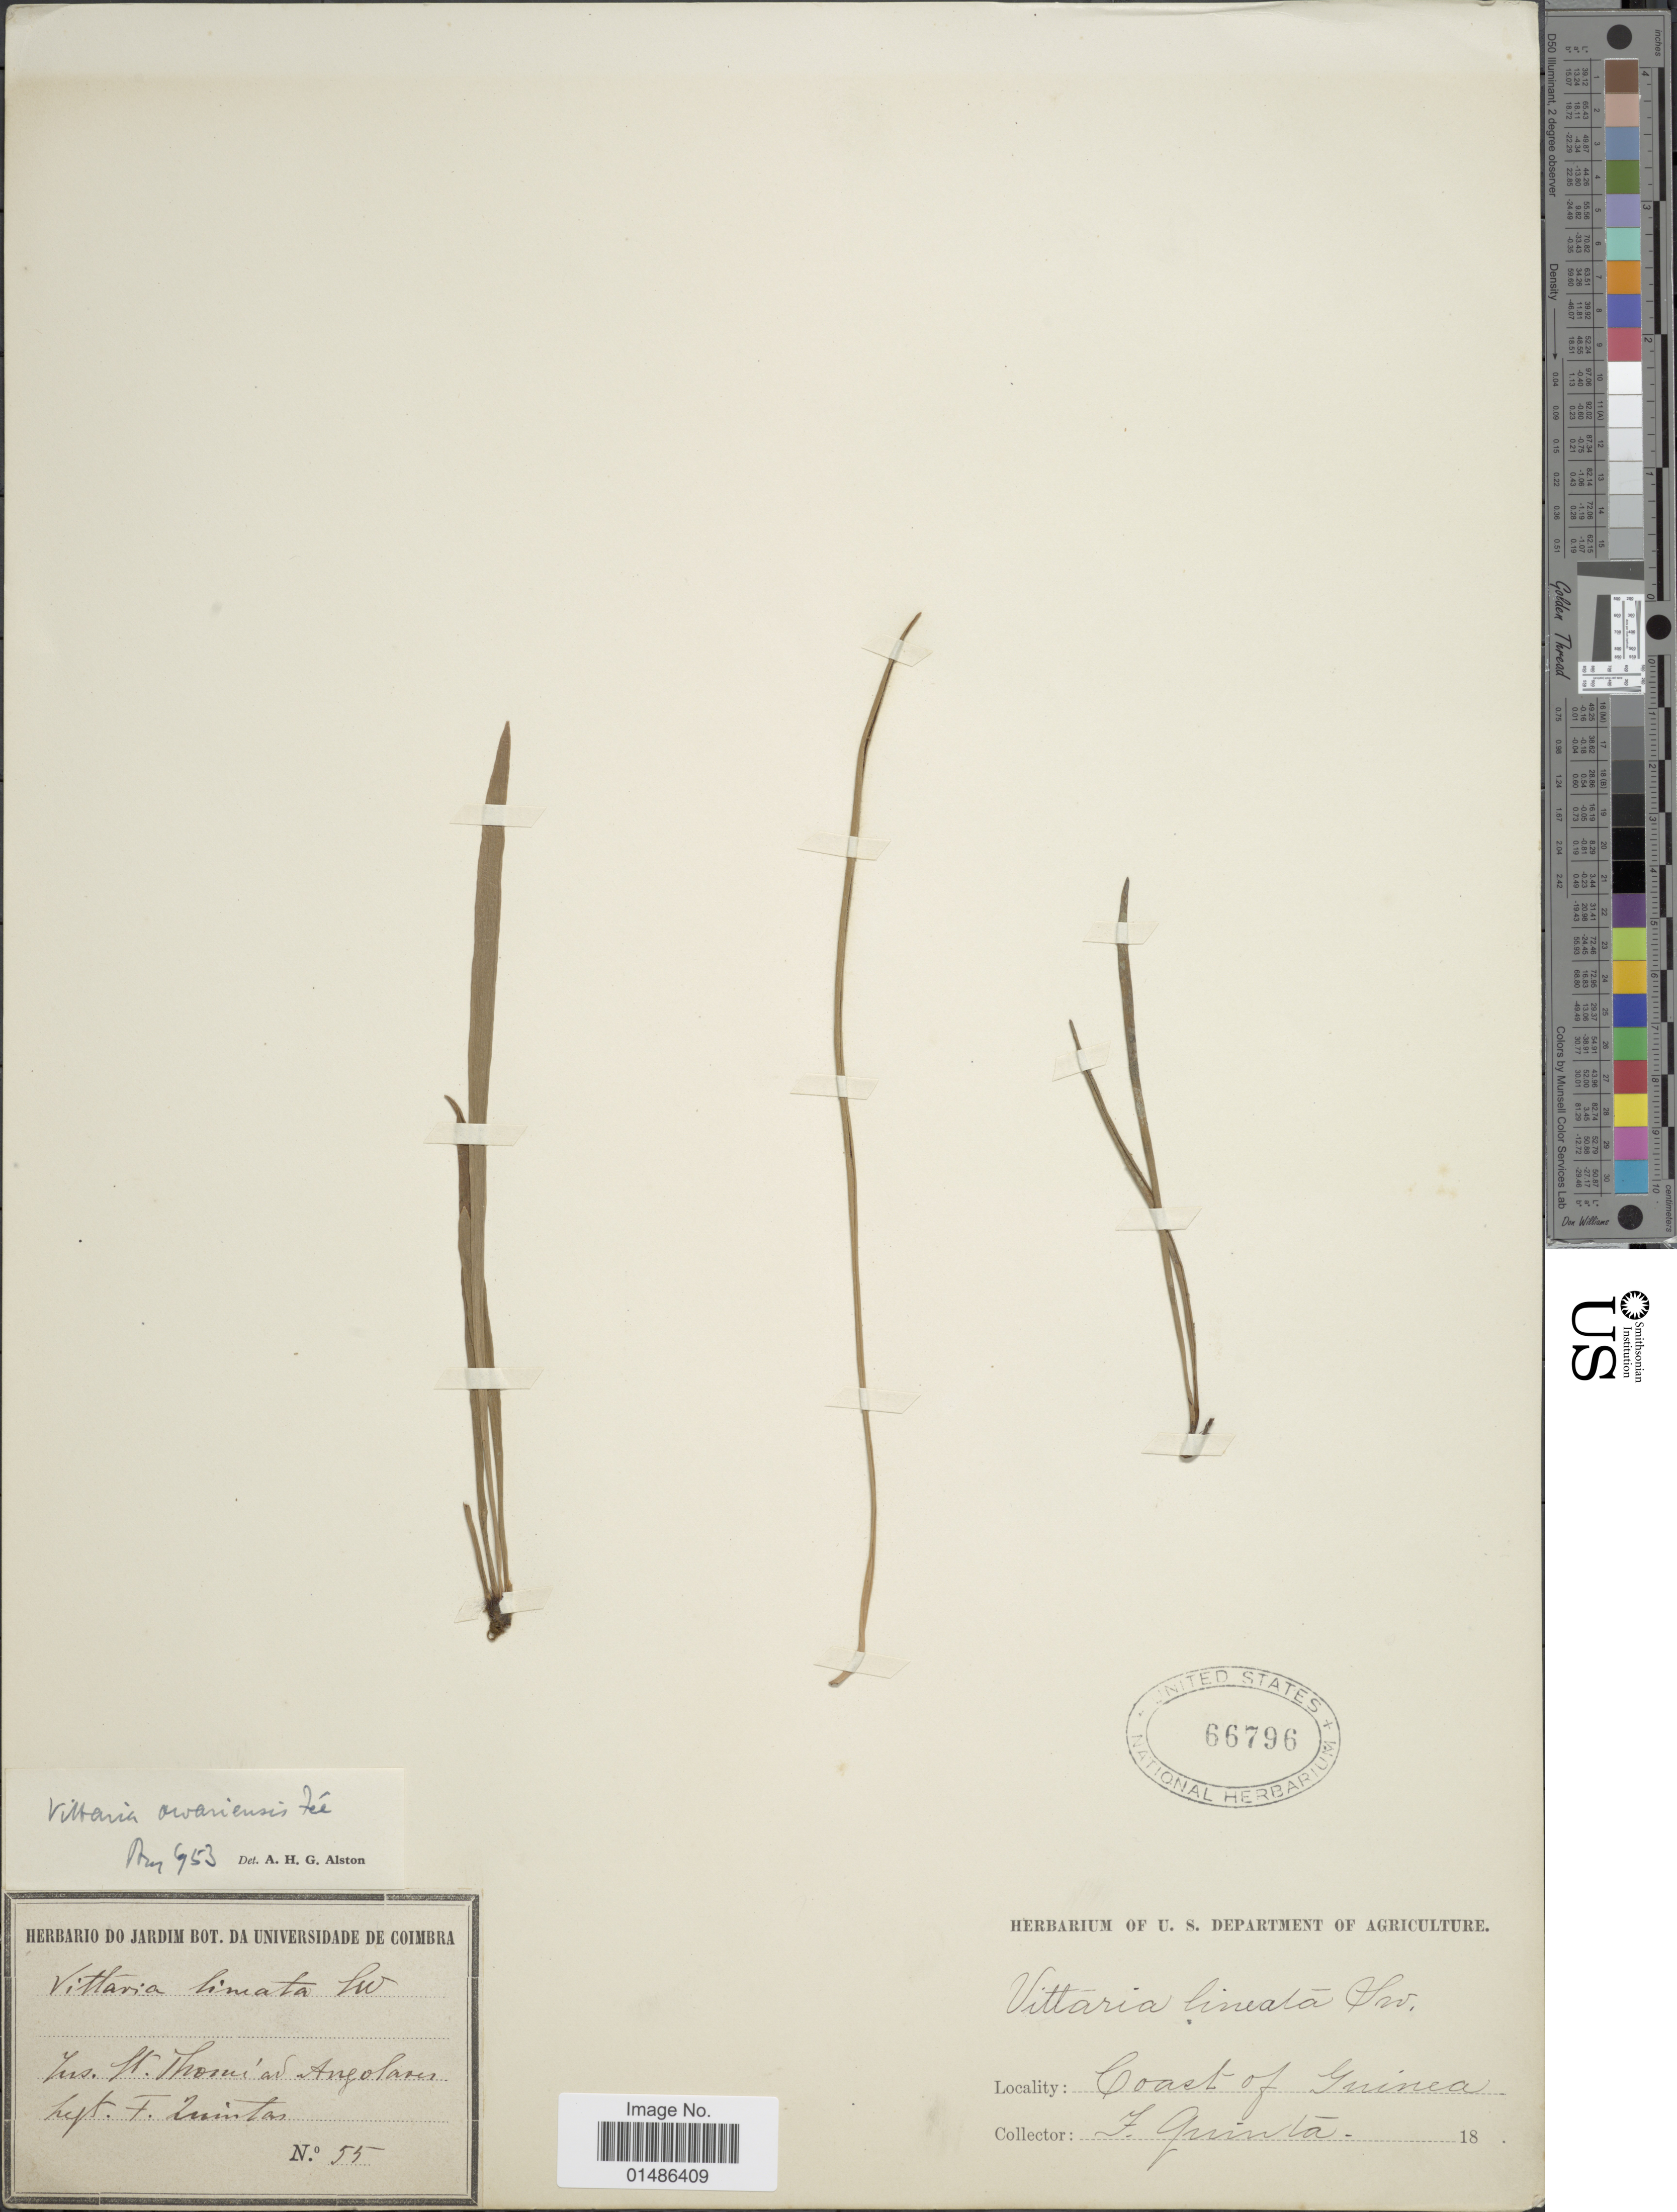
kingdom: Plantae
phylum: Tracheophyta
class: Polypodiopsida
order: Polypodiales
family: Pteridaceae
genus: Haplopteris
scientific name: Haplopteris owariensis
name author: (Fée) E.H. Crane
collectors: F. Quintas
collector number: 55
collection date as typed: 18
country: São Tomé and Principe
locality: Coast of Guinea. Ins. St. Thomi ad Angolanes. [interpreted]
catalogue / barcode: US 66796